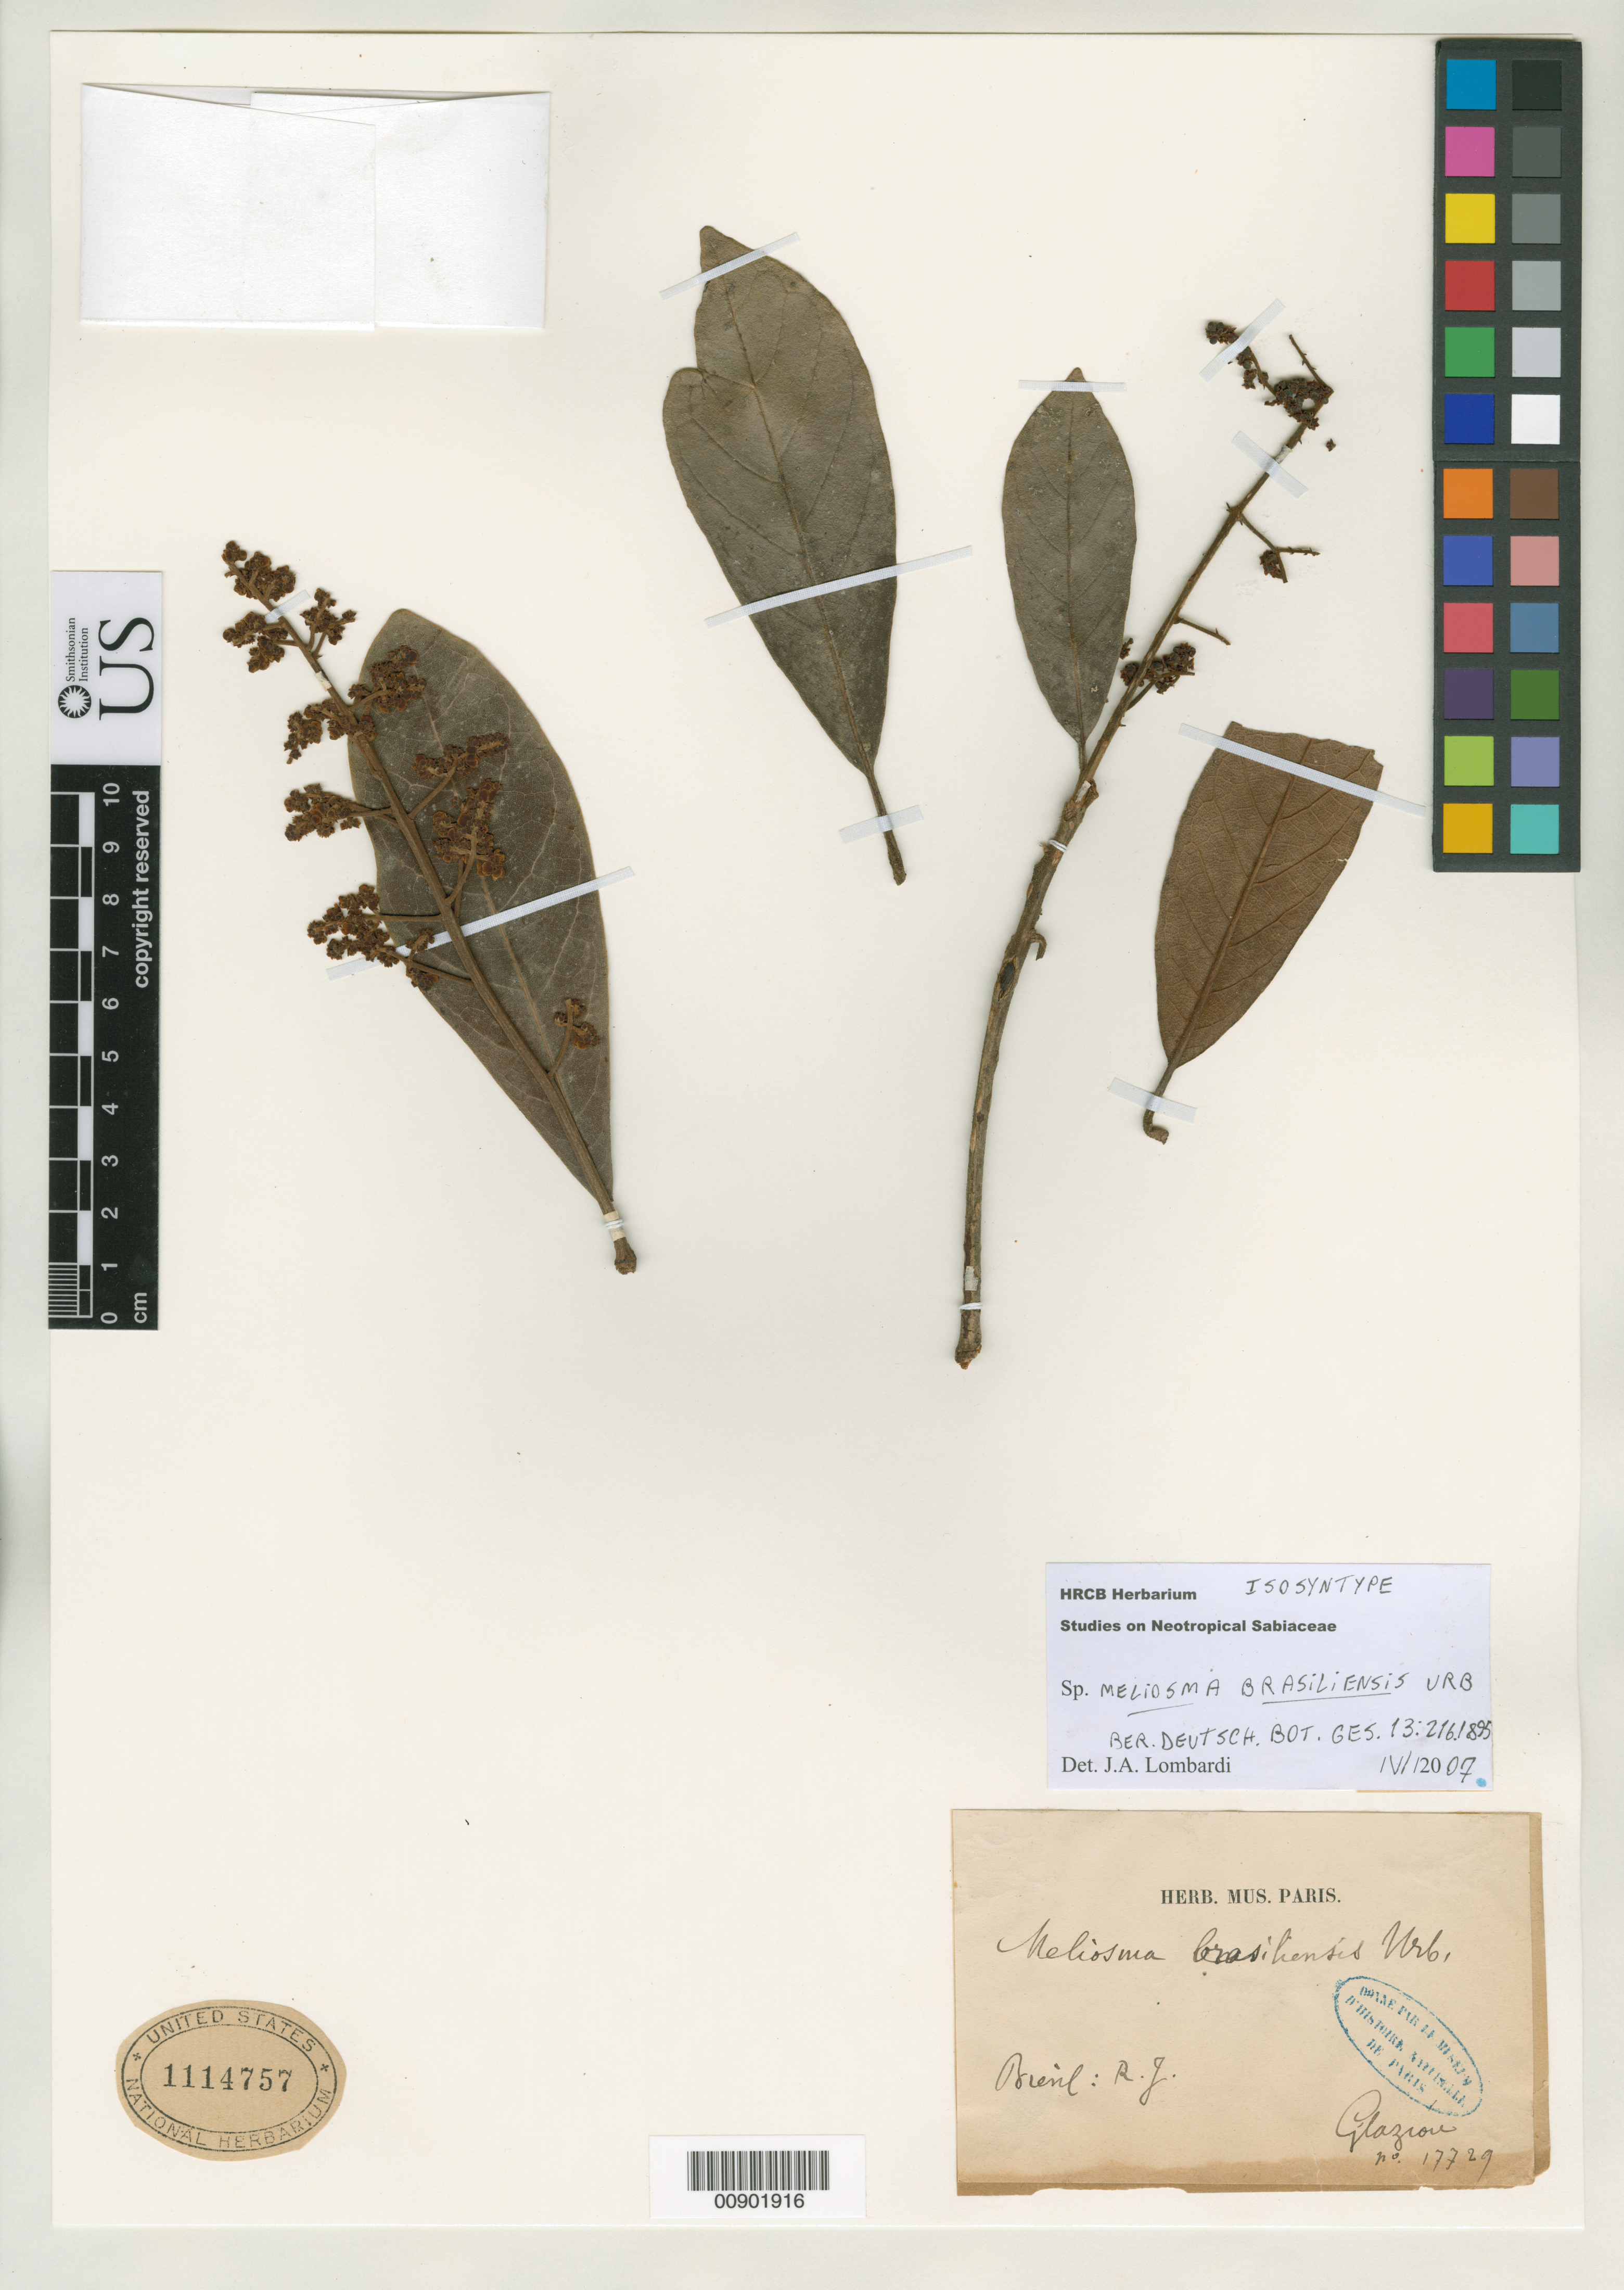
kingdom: Plantae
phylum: Tracheophyta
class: Magnoliopsida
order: Proteales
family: Sabiaceae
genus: Meliosma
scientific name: Meliosma brasiliensis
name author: Urb.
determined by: Lombardi, Julio A.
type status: Isosyntype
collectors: A. F. M. Glaziou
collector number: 17729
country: Brazil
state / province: Rio de Janeiro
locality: Brasil: R.J.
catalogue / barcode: US 1114757